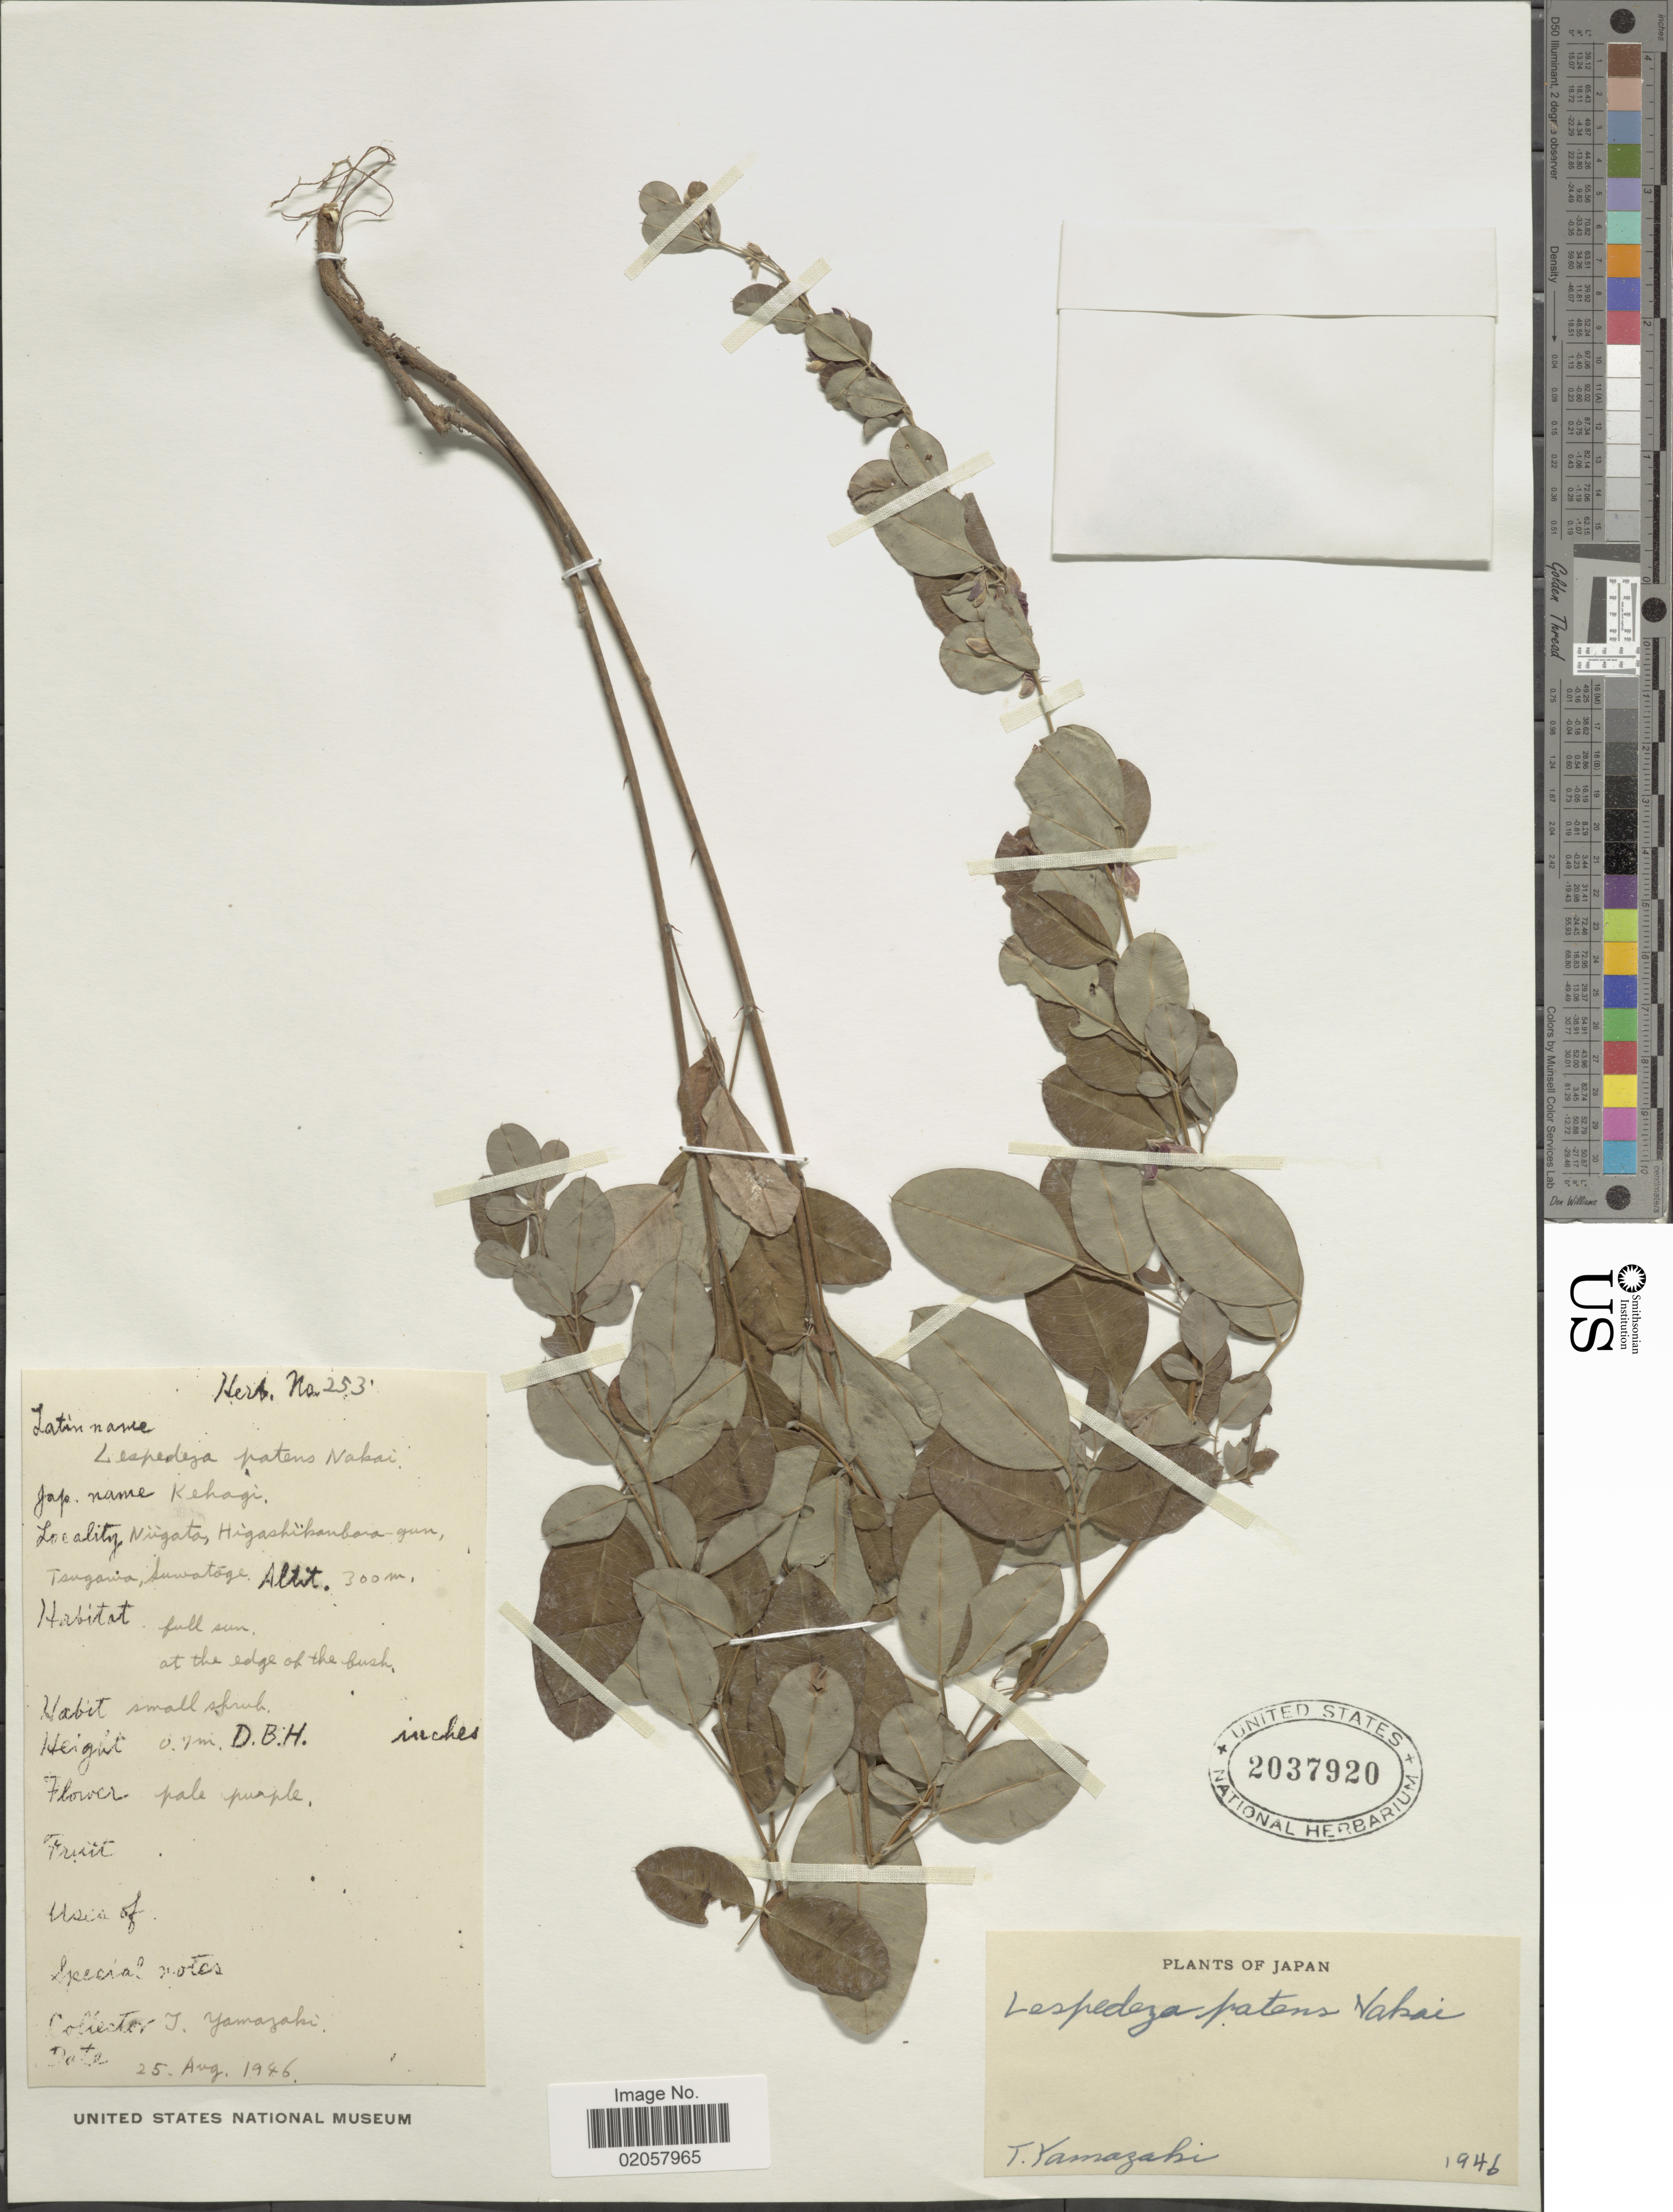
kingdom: Plantae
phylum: Tracheophyta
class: Magnoliopsida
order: Fabales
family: Fabaceae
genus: Lespedeza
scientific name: Lespedeza patens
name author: Nakai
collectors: T. Yamazaki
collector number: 253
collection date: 1946-08-25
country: Japan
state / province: Niigata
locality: Niigata, Higashikanbara-gun, tsugawa, Suwatoge.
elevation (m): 300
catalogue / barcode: US 2037920